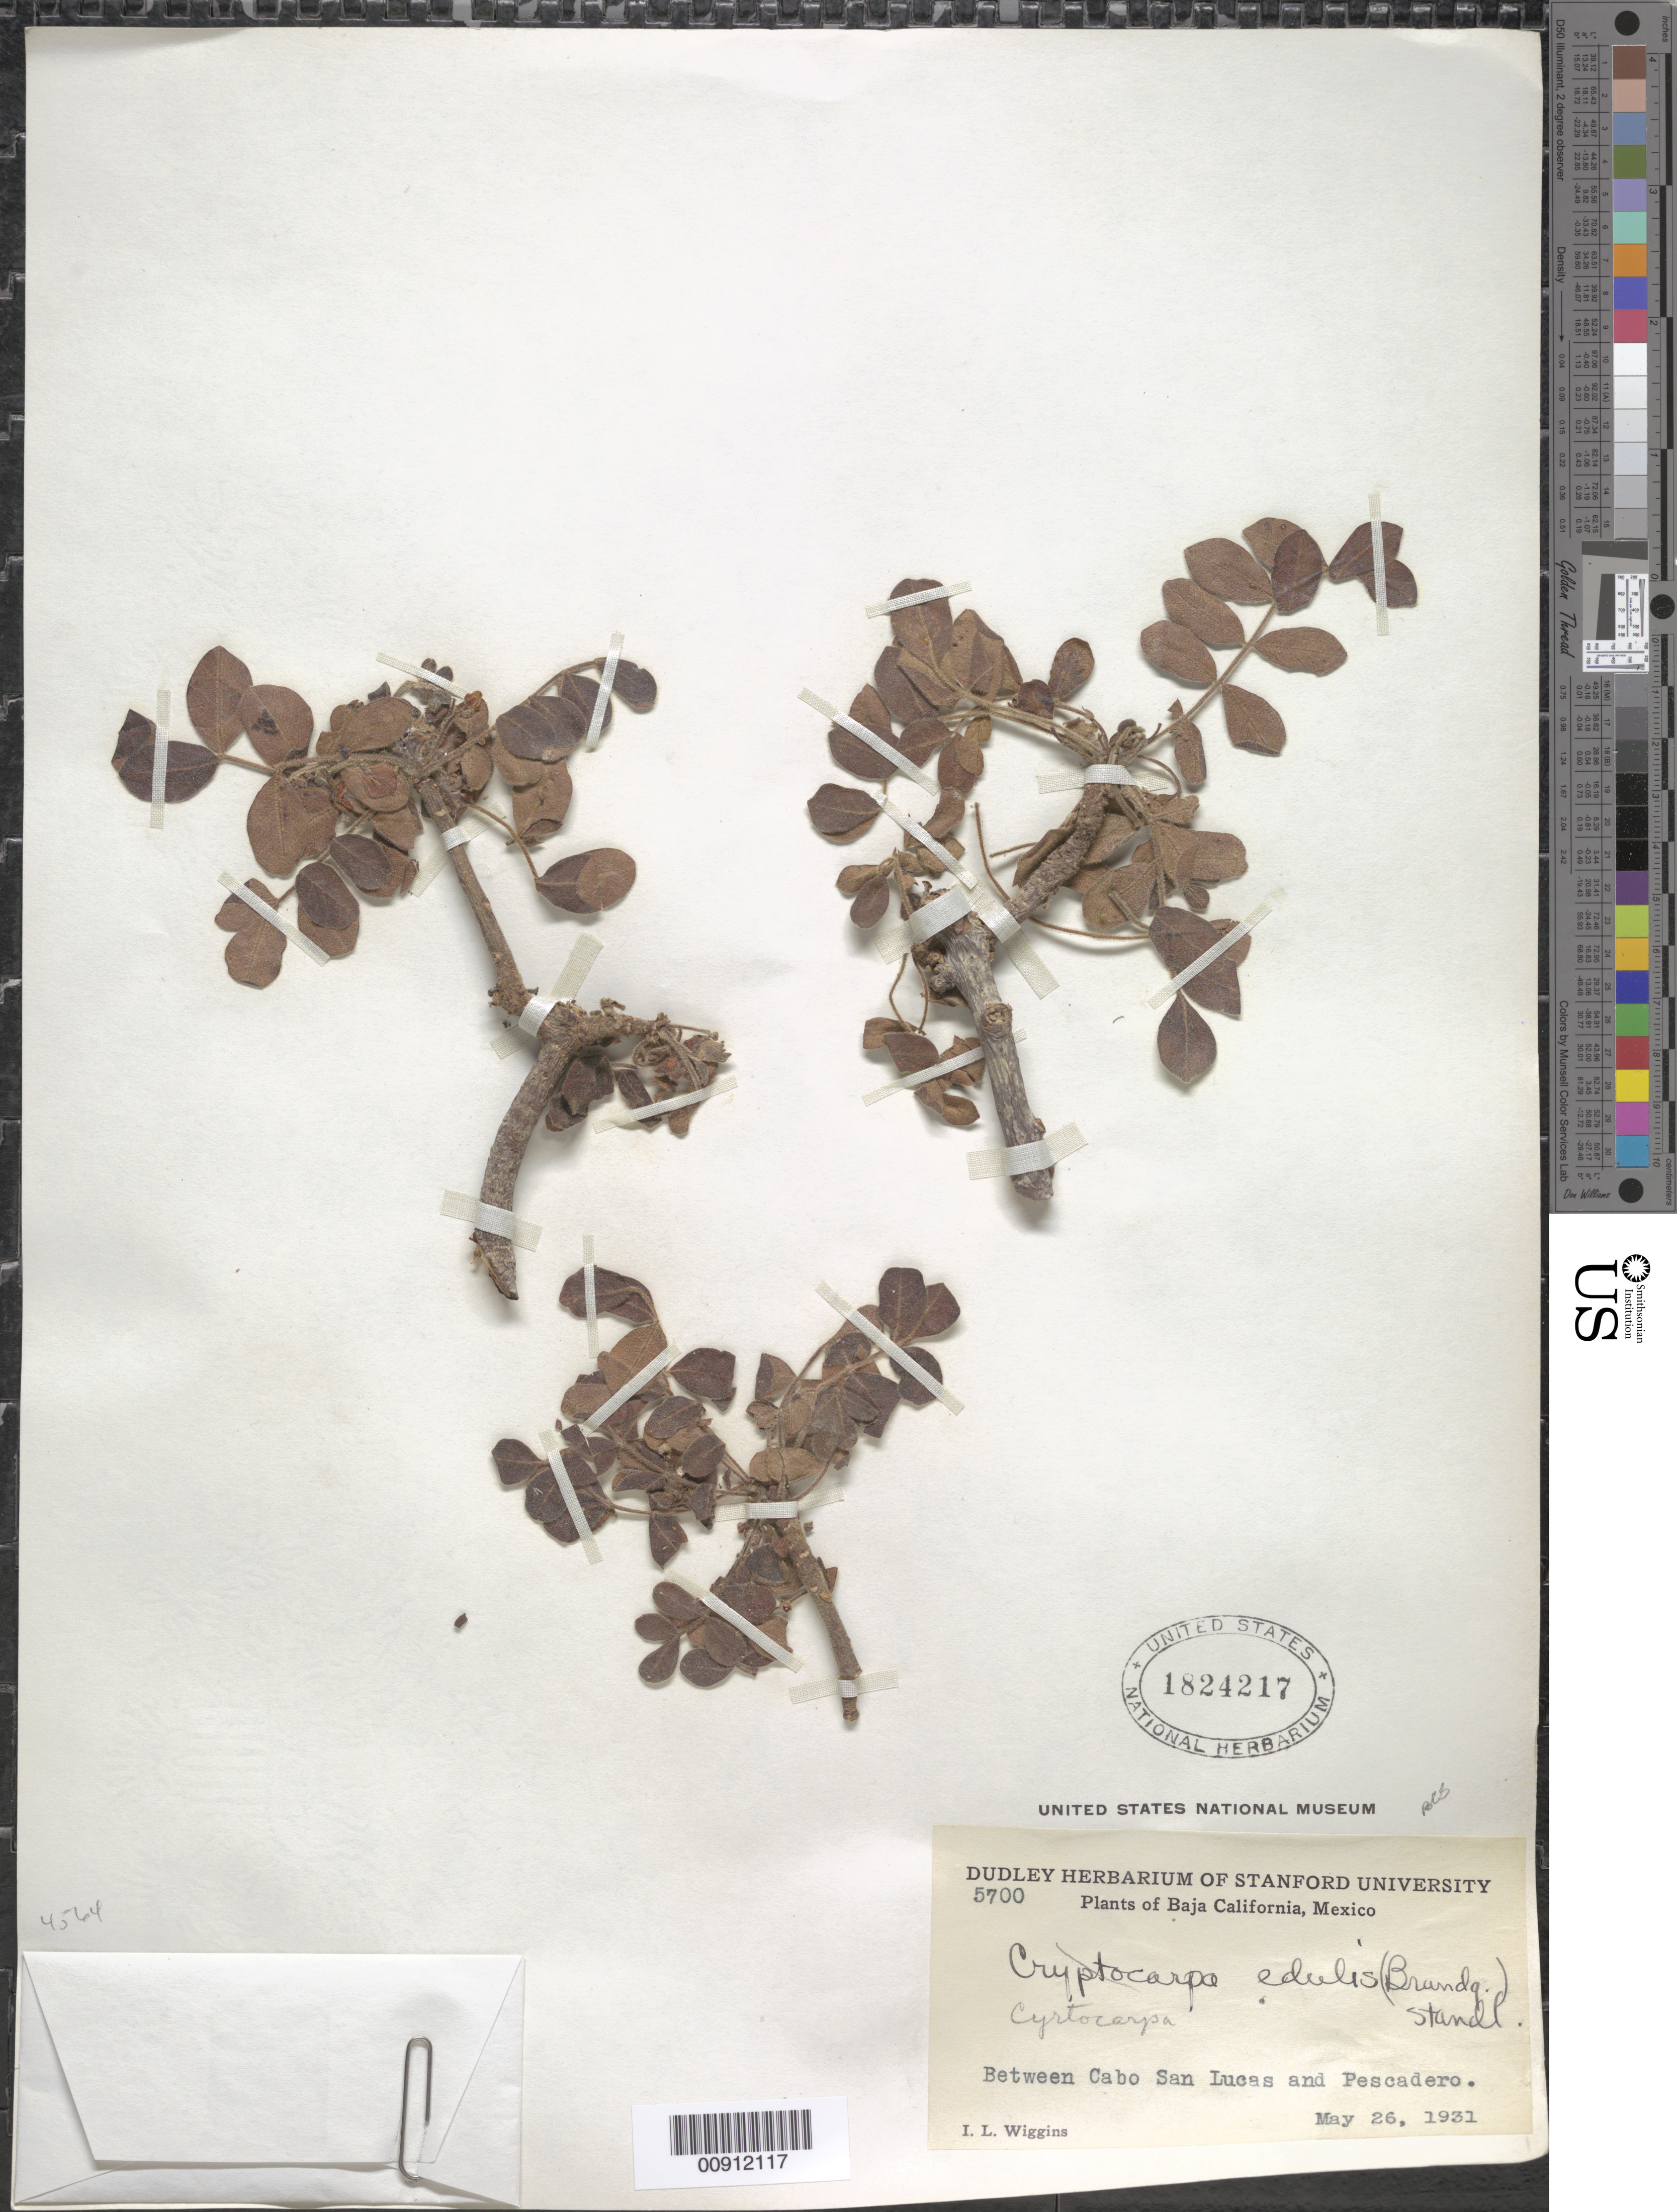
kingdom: Plantae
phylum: Tracheophyta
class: Magnoliopsida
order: Sapindales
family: Anacardiaceae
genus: Cyrtocarpa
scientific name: Cyrtocarpa edulis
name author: (Brandegee) Standl.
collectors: I. L. Wiggins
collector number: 5700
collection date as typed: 26 May 1931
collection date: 1931-05-26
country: Mexico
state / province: Baja California Sur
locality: Between Cabo San Lucas and Pescadero.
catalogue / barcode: US 1824217